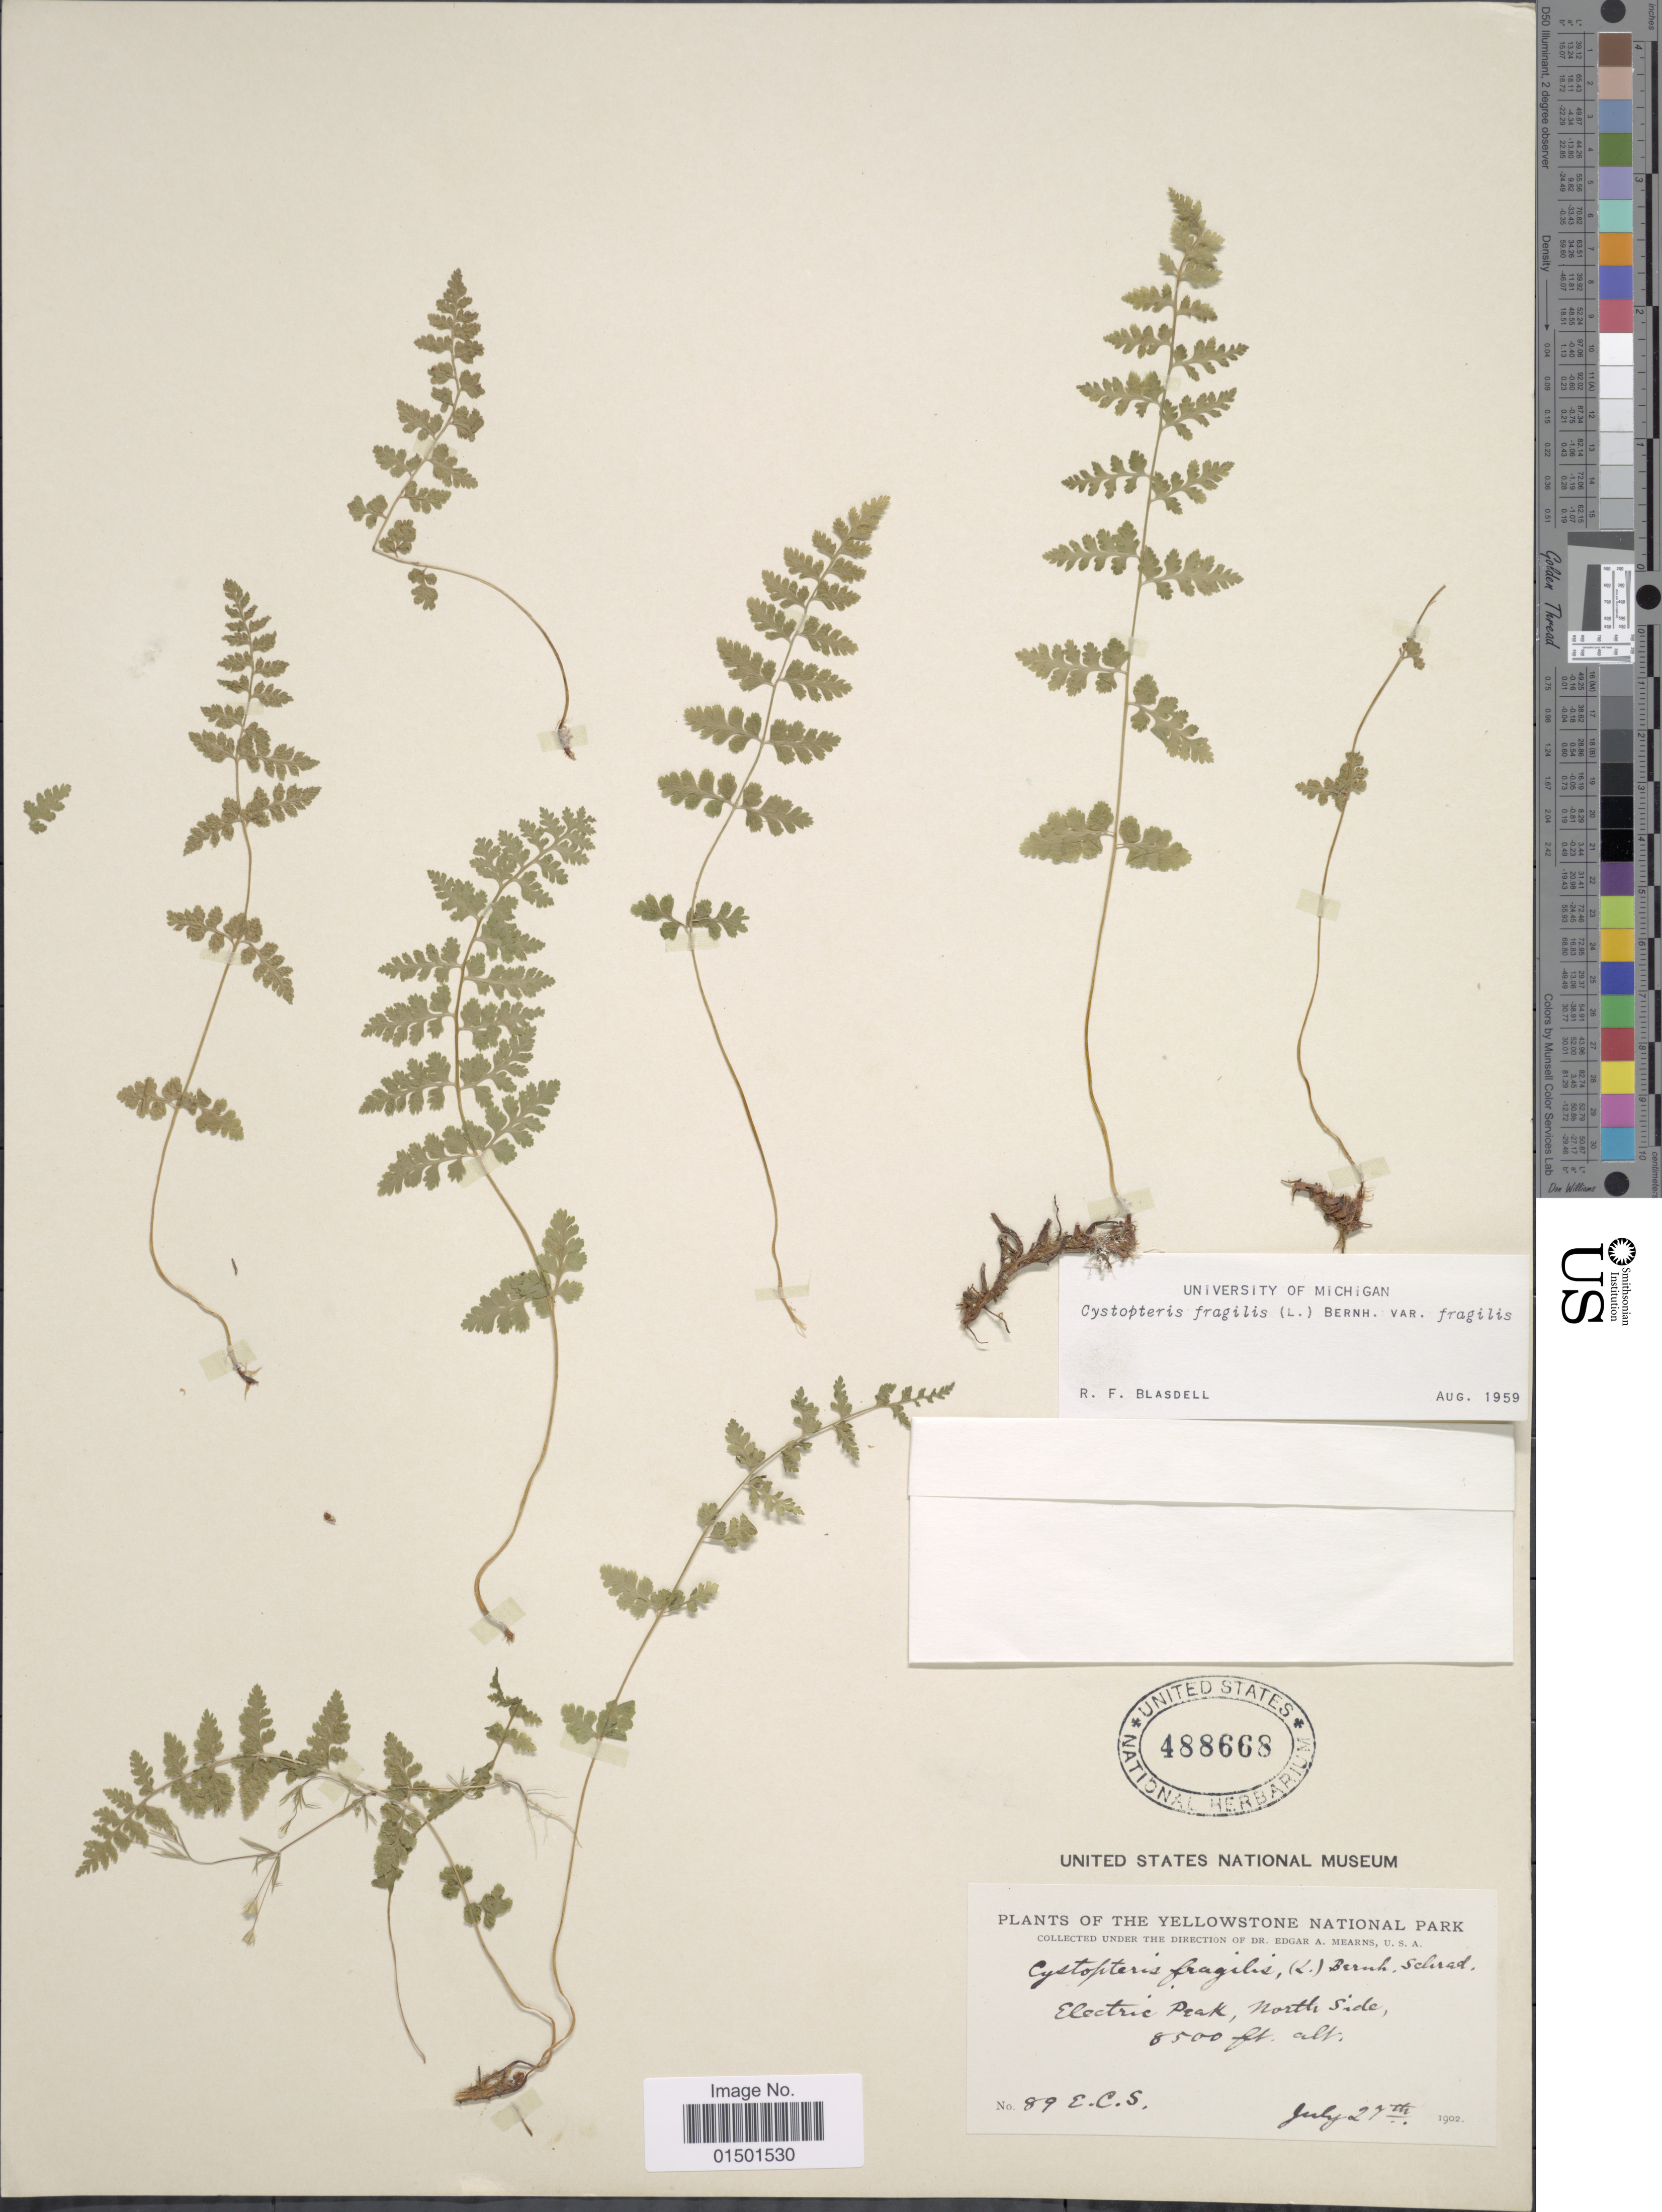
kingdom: Plantae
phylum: Tracheophyta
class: Polypodiopsida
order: Polypodiales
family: Cystopteridaceae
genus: Cystopteris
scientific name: Cystopteris fragilis var. fragilis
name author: (L.) Bernh.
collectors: E. C. Smith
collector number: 89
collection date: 1902-07-27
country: United States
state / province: Montana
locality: Yellowstone National Park. Electric Peak, North Side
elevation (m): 2591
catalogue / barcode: US 488668